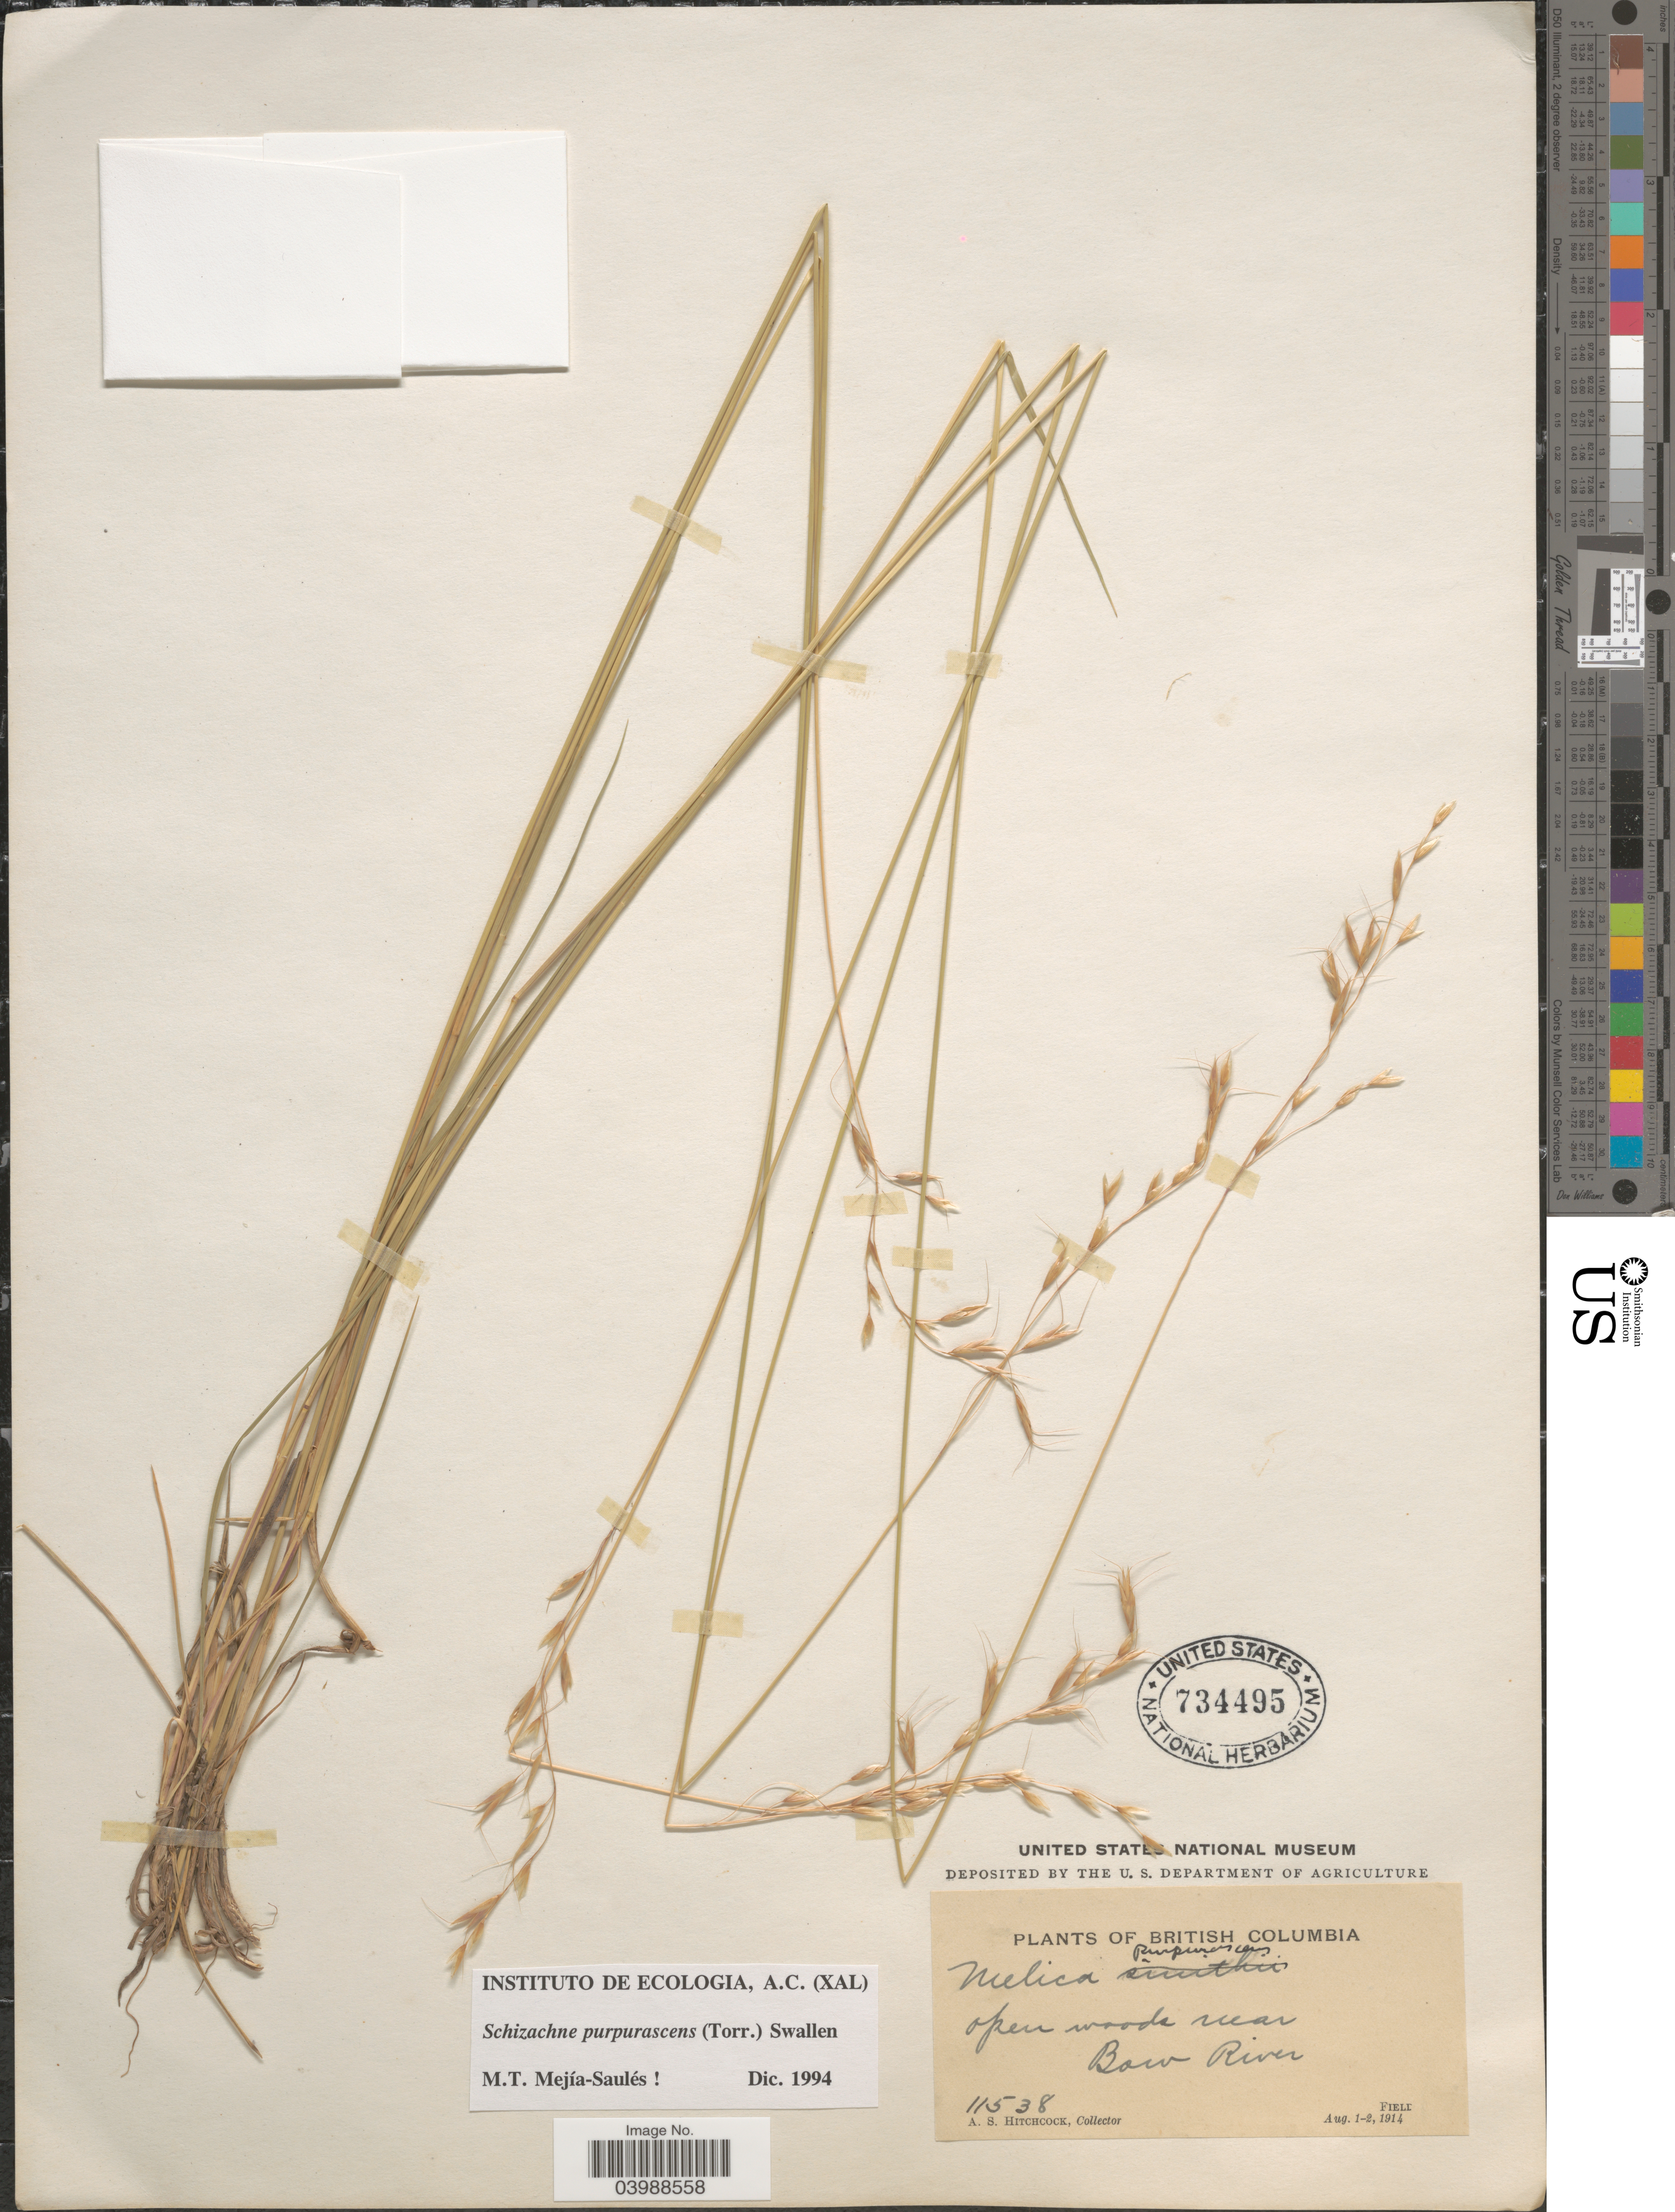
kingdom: Plantae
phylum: Tracheophyta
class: Liliopsida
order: Poales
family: Poaceae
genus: Schizachne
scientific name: Schizachne purpurascens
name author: (Torr.) Swallen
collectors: A. S. Hitchcock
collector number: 11538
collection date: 1914-08-01/1914-08-02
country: Canada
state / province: British Columbia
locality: Near Bow River. Field.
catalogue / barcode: US 734495